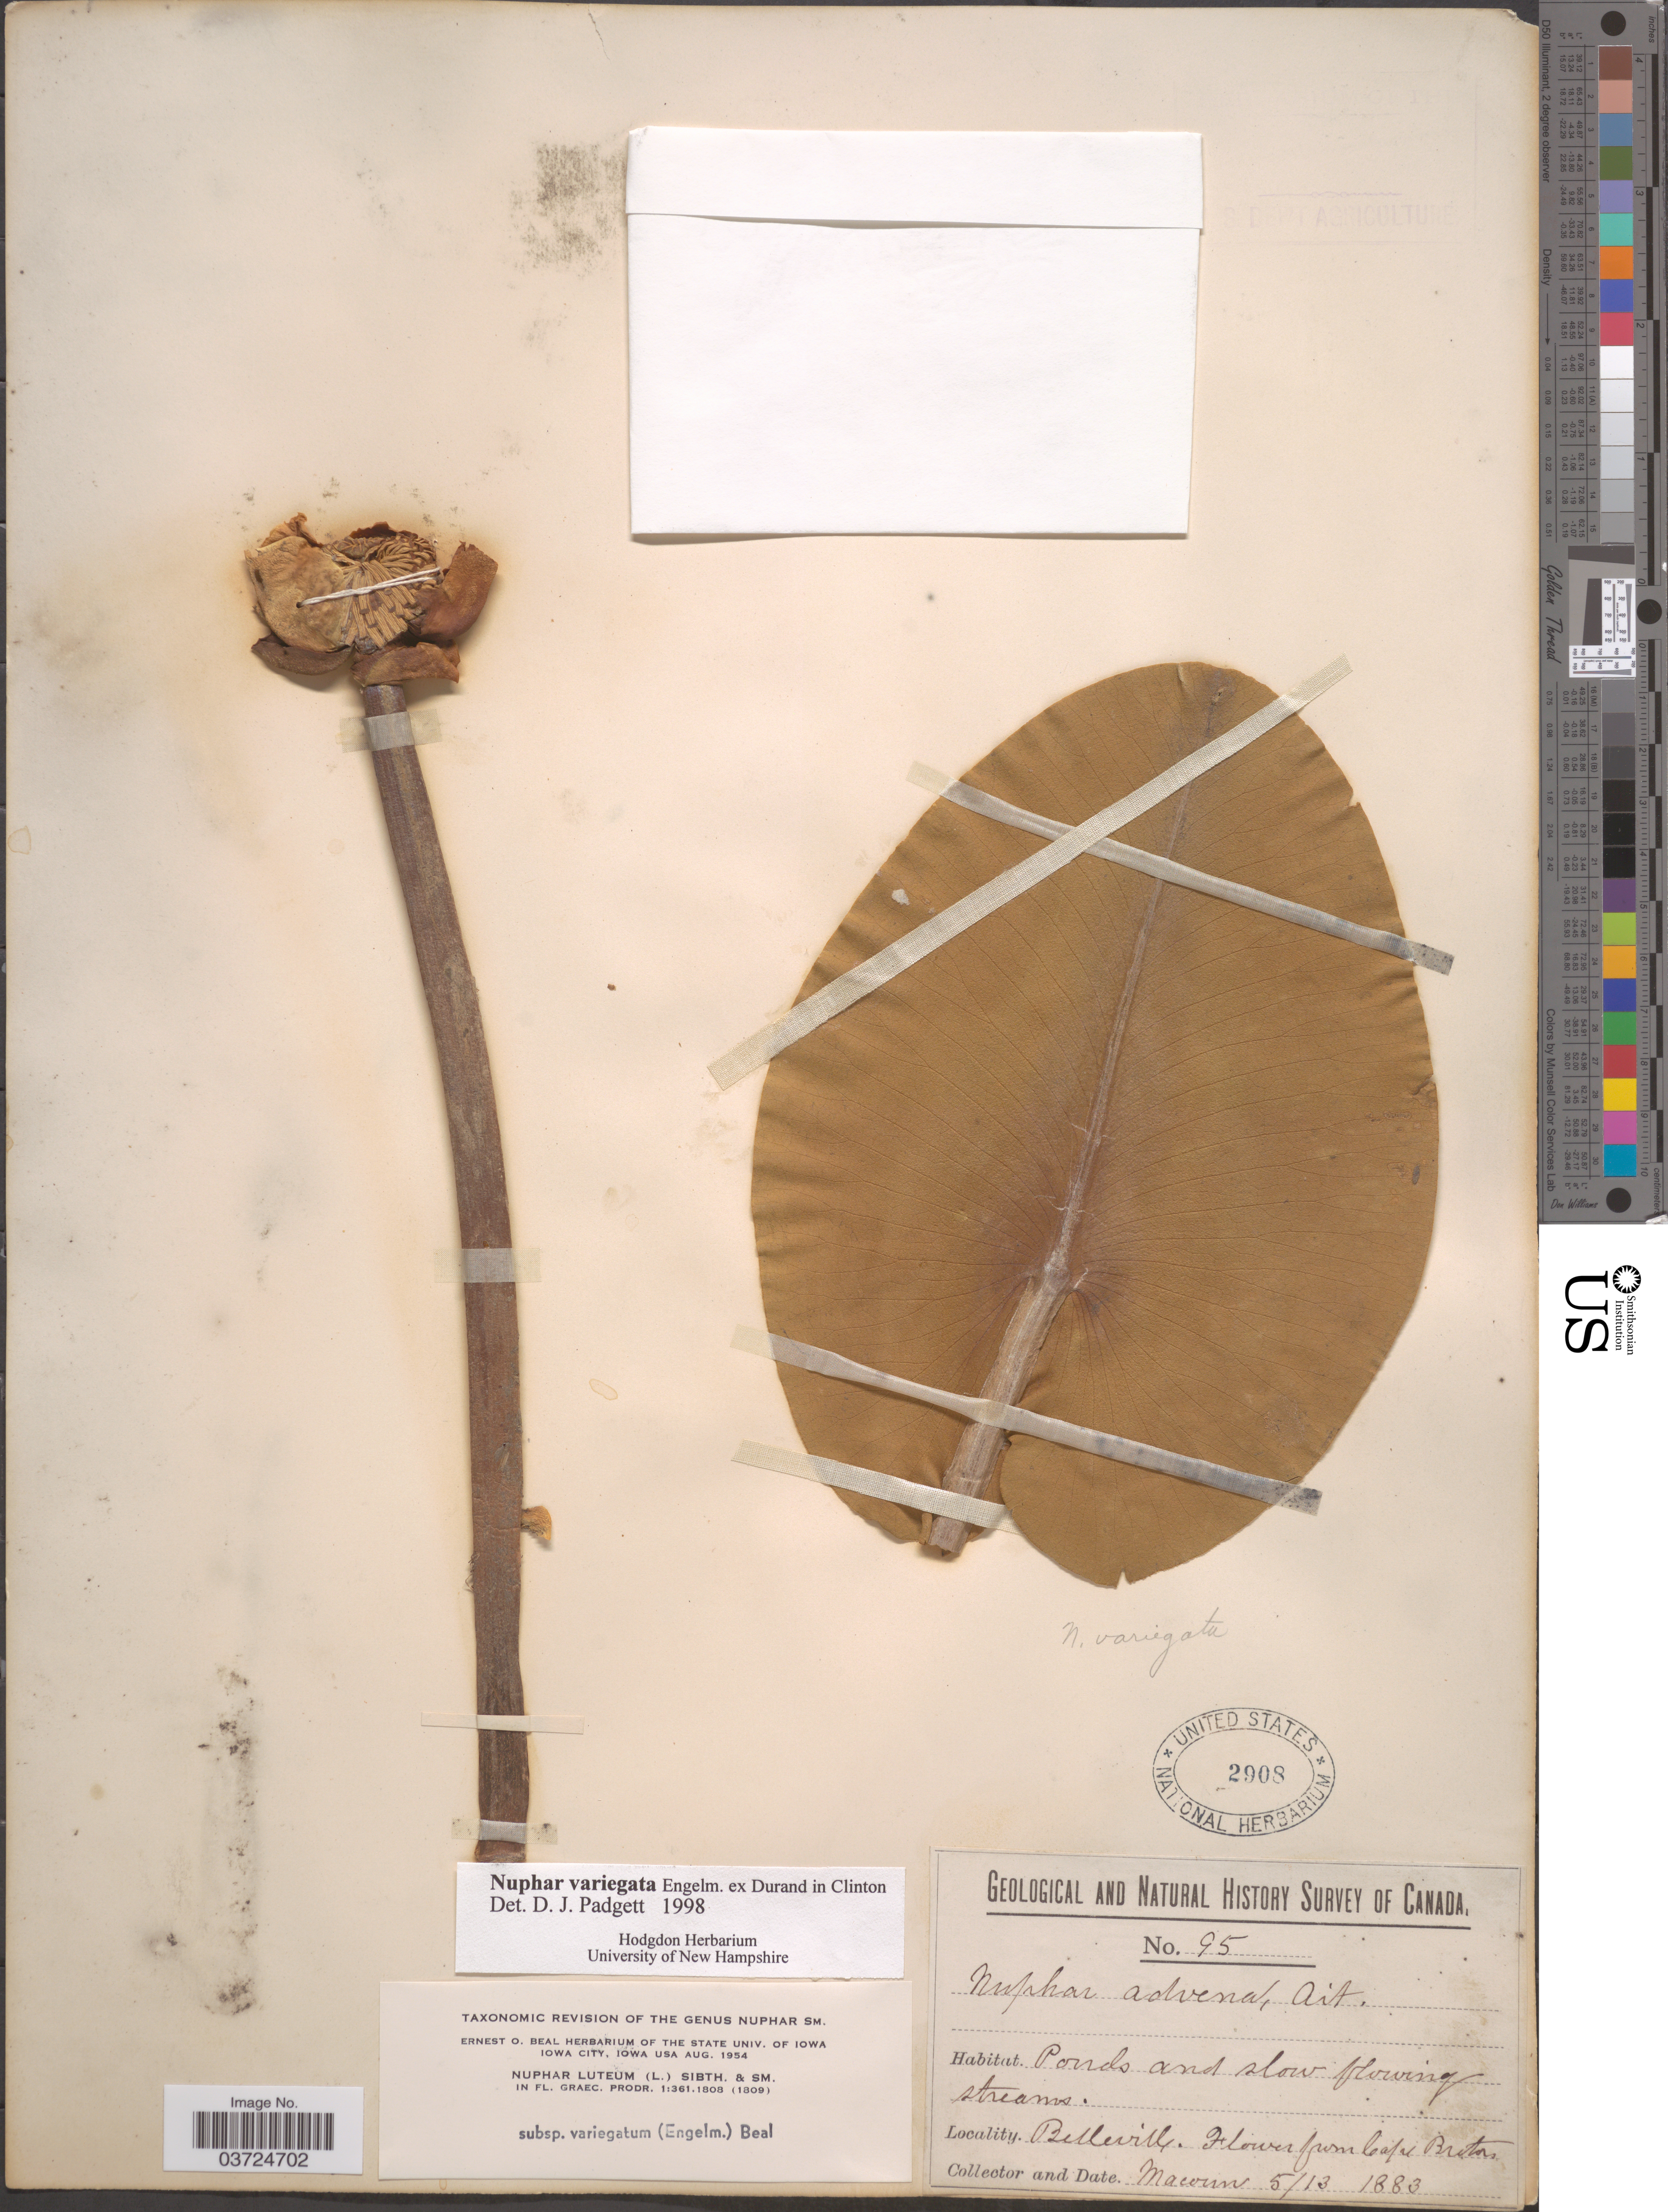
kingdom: Plantae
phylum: Tracheophyta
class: Magnoliopsida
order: Nymphaeales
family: Nymphaeaceae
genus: Nuphar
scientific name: Nuphar variegata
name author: Engelm. ex Durand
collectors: -- Macoun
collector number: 95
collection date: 1883-05-13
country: Canada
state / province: Ontario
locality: Belleville. Capi Breton.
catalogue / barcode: US 2908